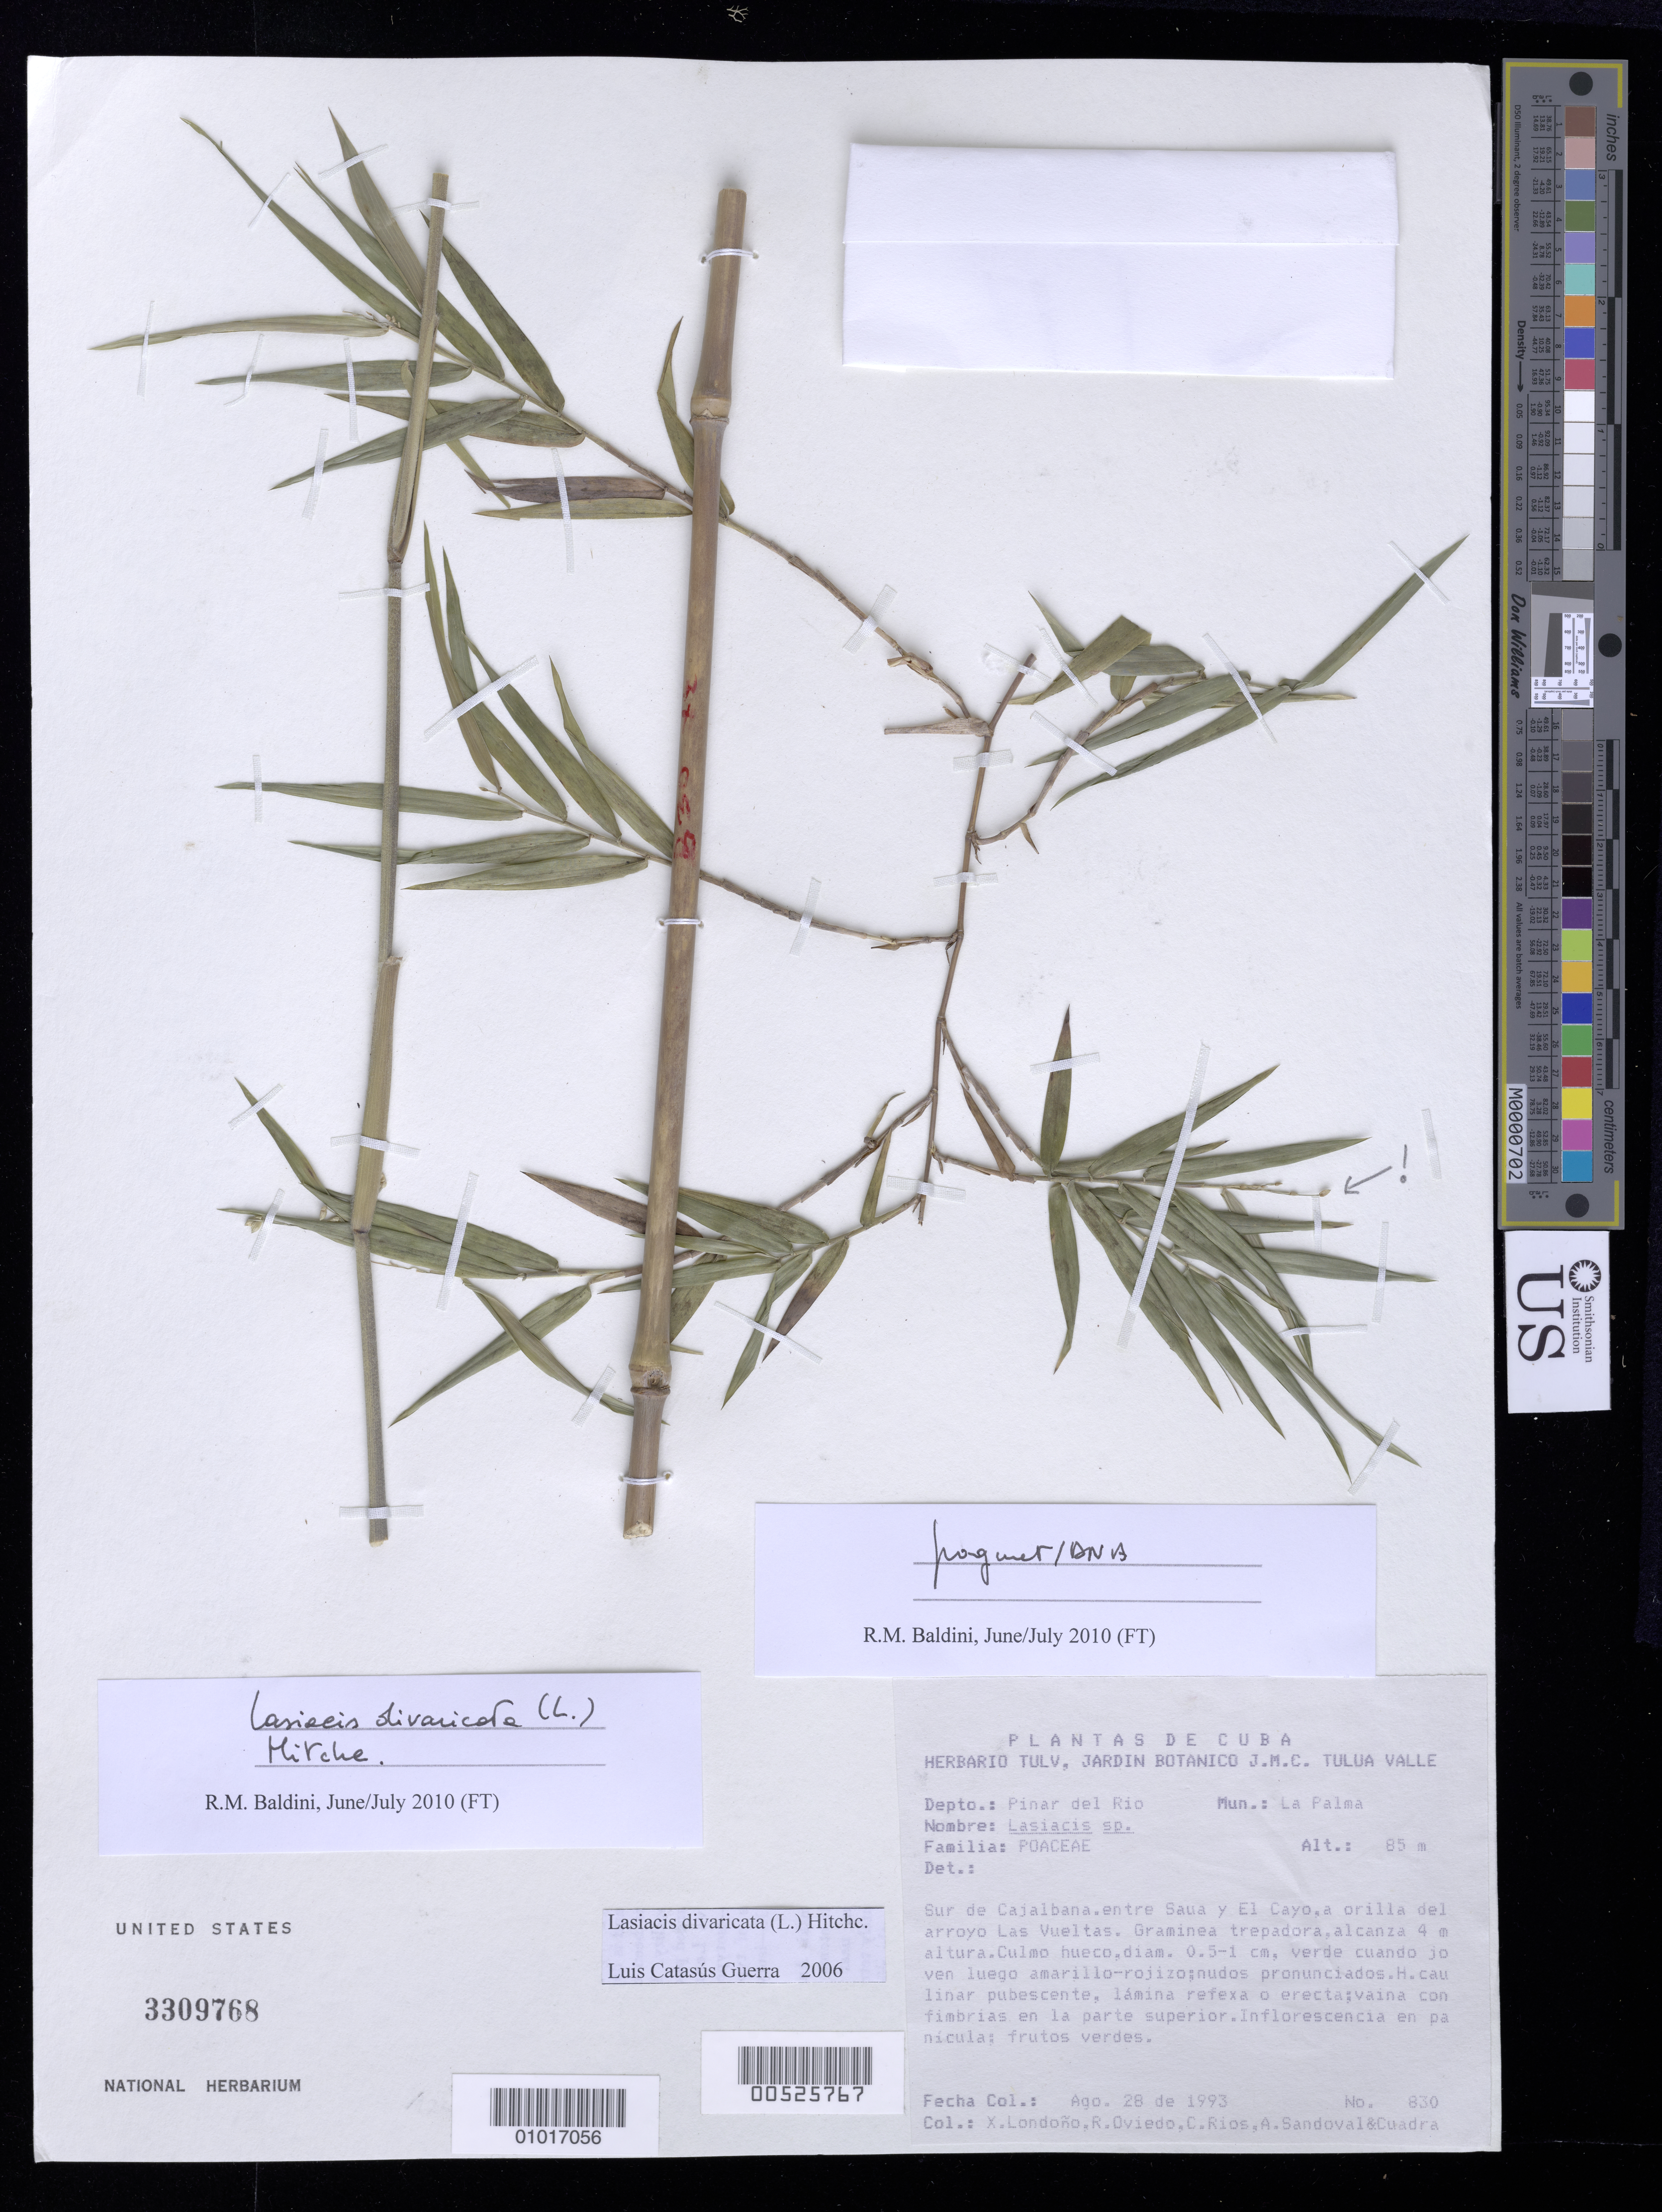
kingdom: Plantae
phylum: Tracheophyta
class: Liliopsida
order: Poales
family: Poaceae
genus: Lasiacis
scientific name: Lasiacis divaricata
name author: (L.) Hitchc.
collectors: X. Londoño, R. Oviedo, -. Cuadra, C. Rios & A. Sandoval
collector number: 830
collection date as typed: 28 Aug 1993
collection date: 1993-08-28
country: Cuba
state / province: Pinar del Rio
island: Cuba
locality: La Palma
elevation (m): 85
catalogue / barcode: US 3309768